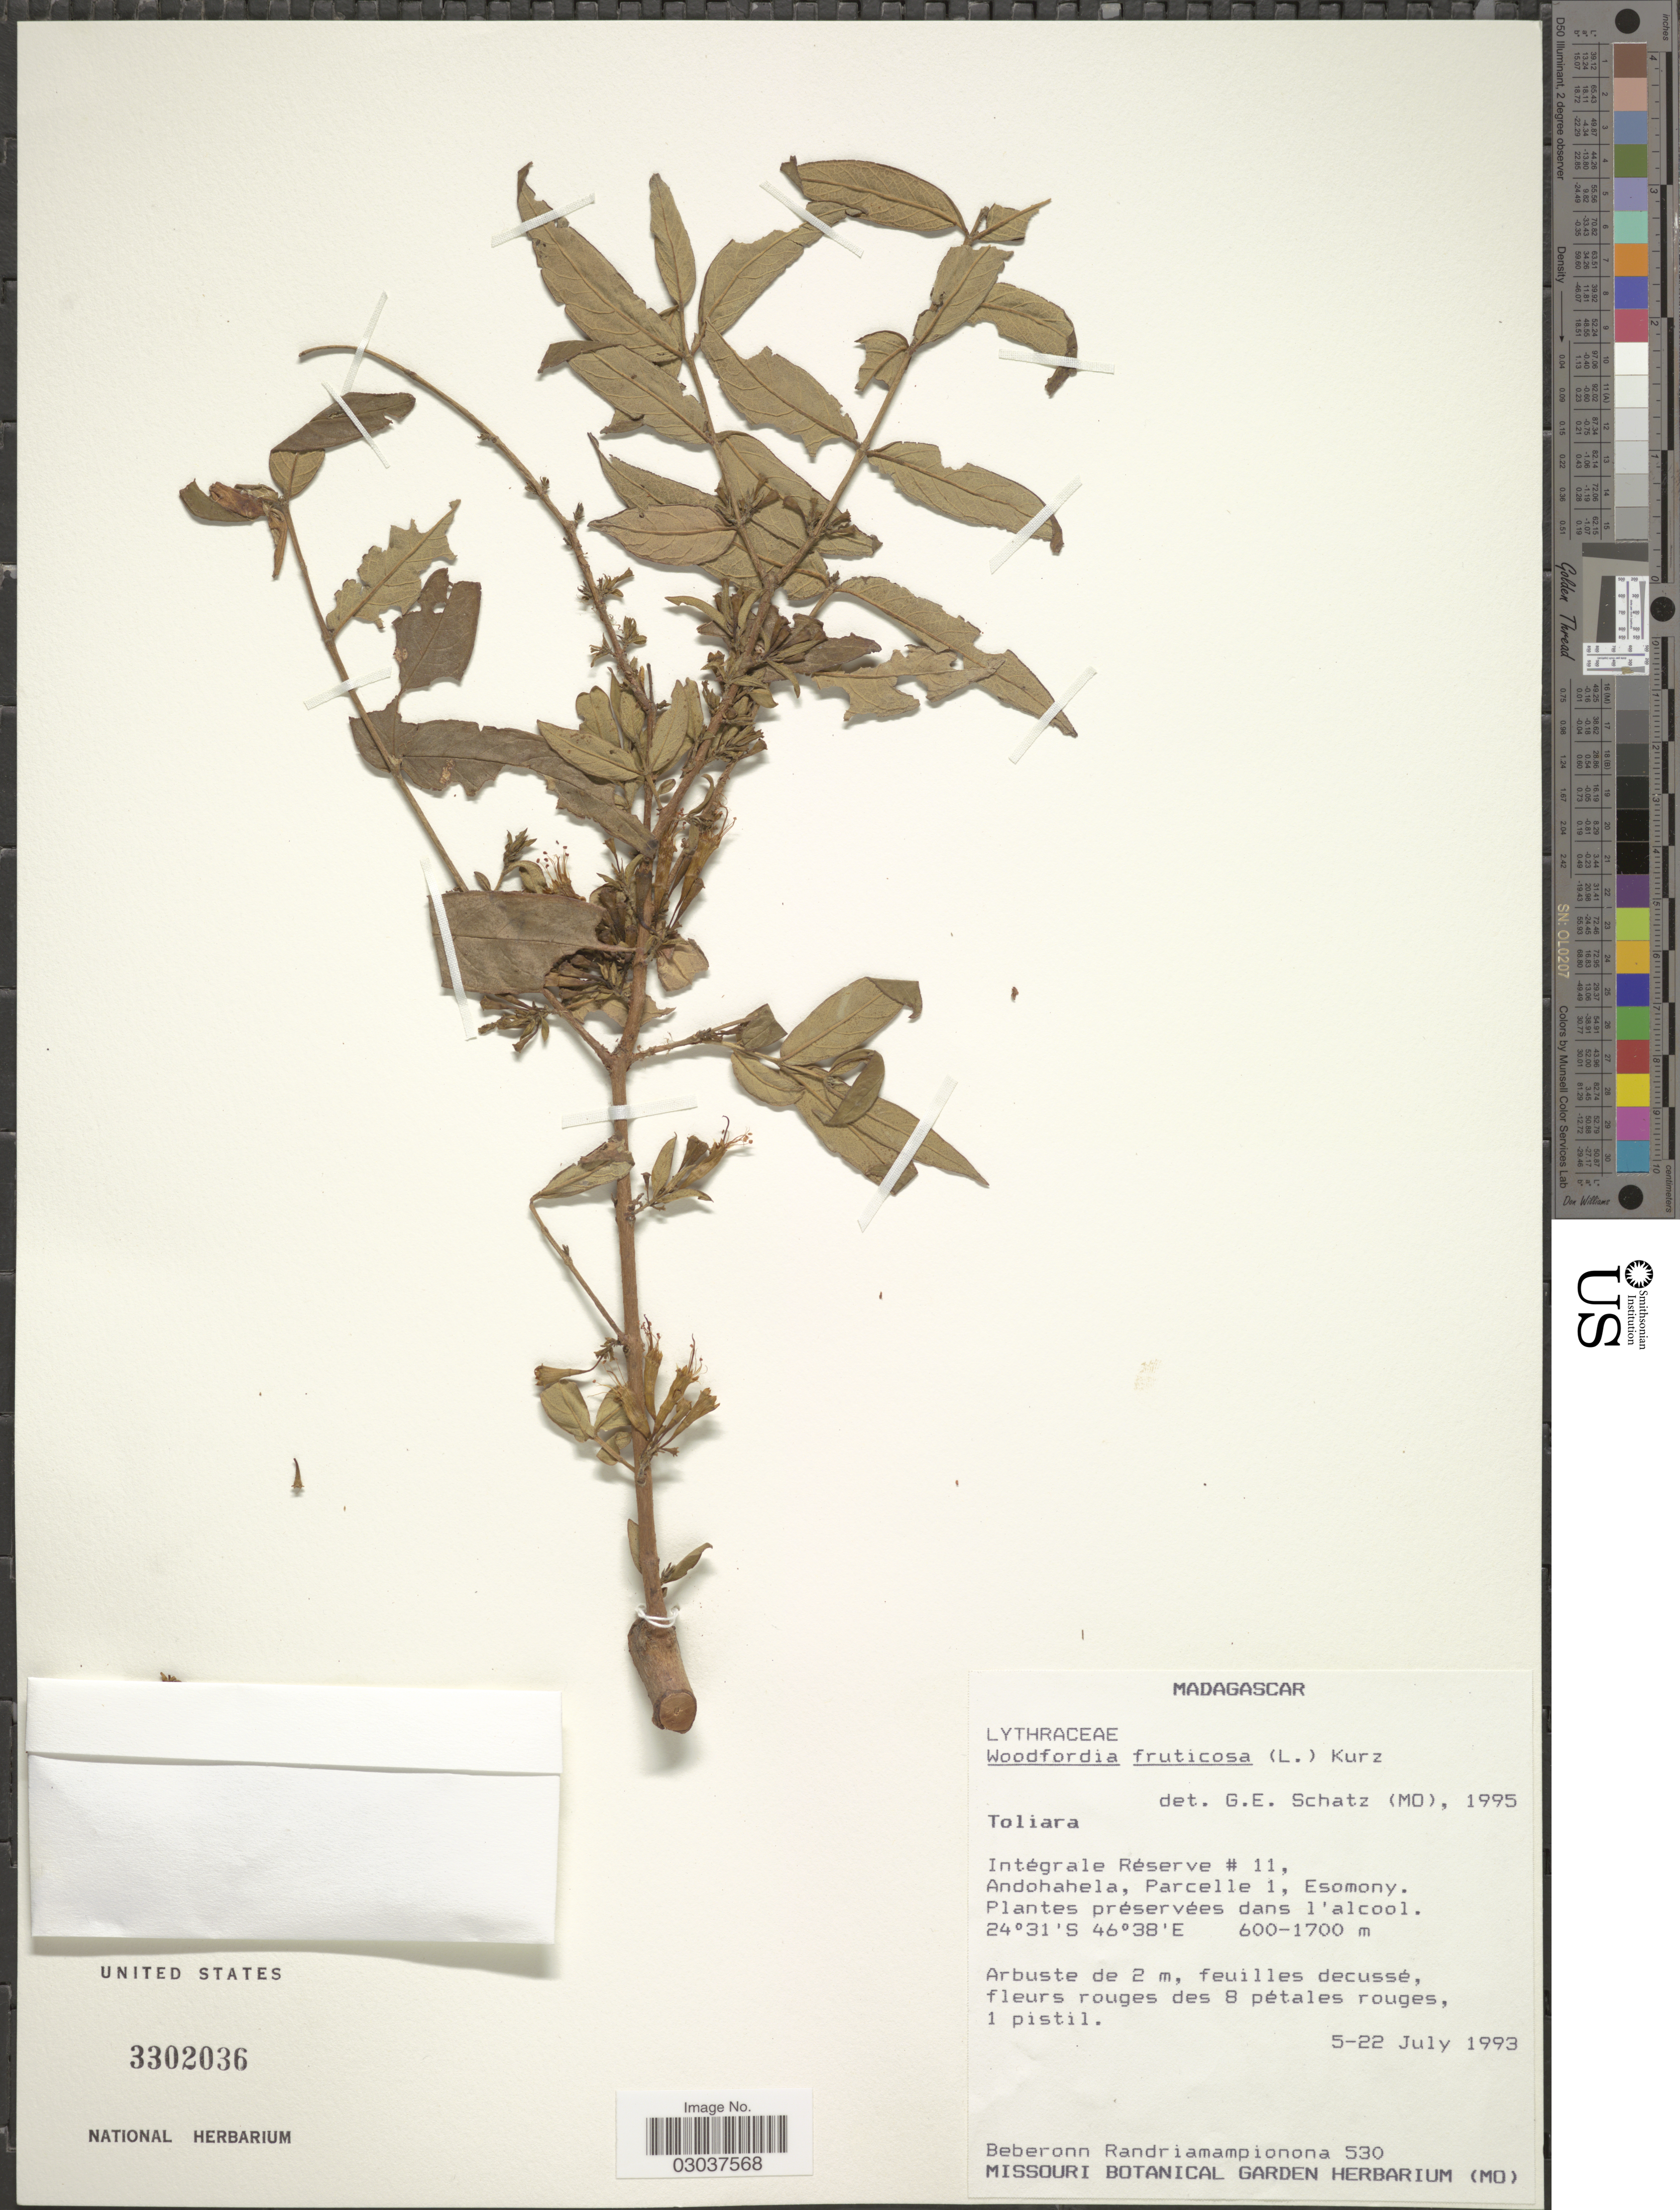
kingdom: Plantae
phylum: Tracheophyta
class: Magnoliopsida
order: Myrtales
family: Lythraceae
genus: Woodfordia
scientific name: Woodfordia fruticosa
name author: (L.) Kurz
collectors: B. Randriamampionona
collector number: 530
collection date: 1993-07-05/1993-07-22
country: Madagascar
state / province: Anosy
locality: Intégrale Réserve # 11, Andohahela, Parcelle 1, Esomony.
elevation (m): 600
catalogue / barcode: US 3302036